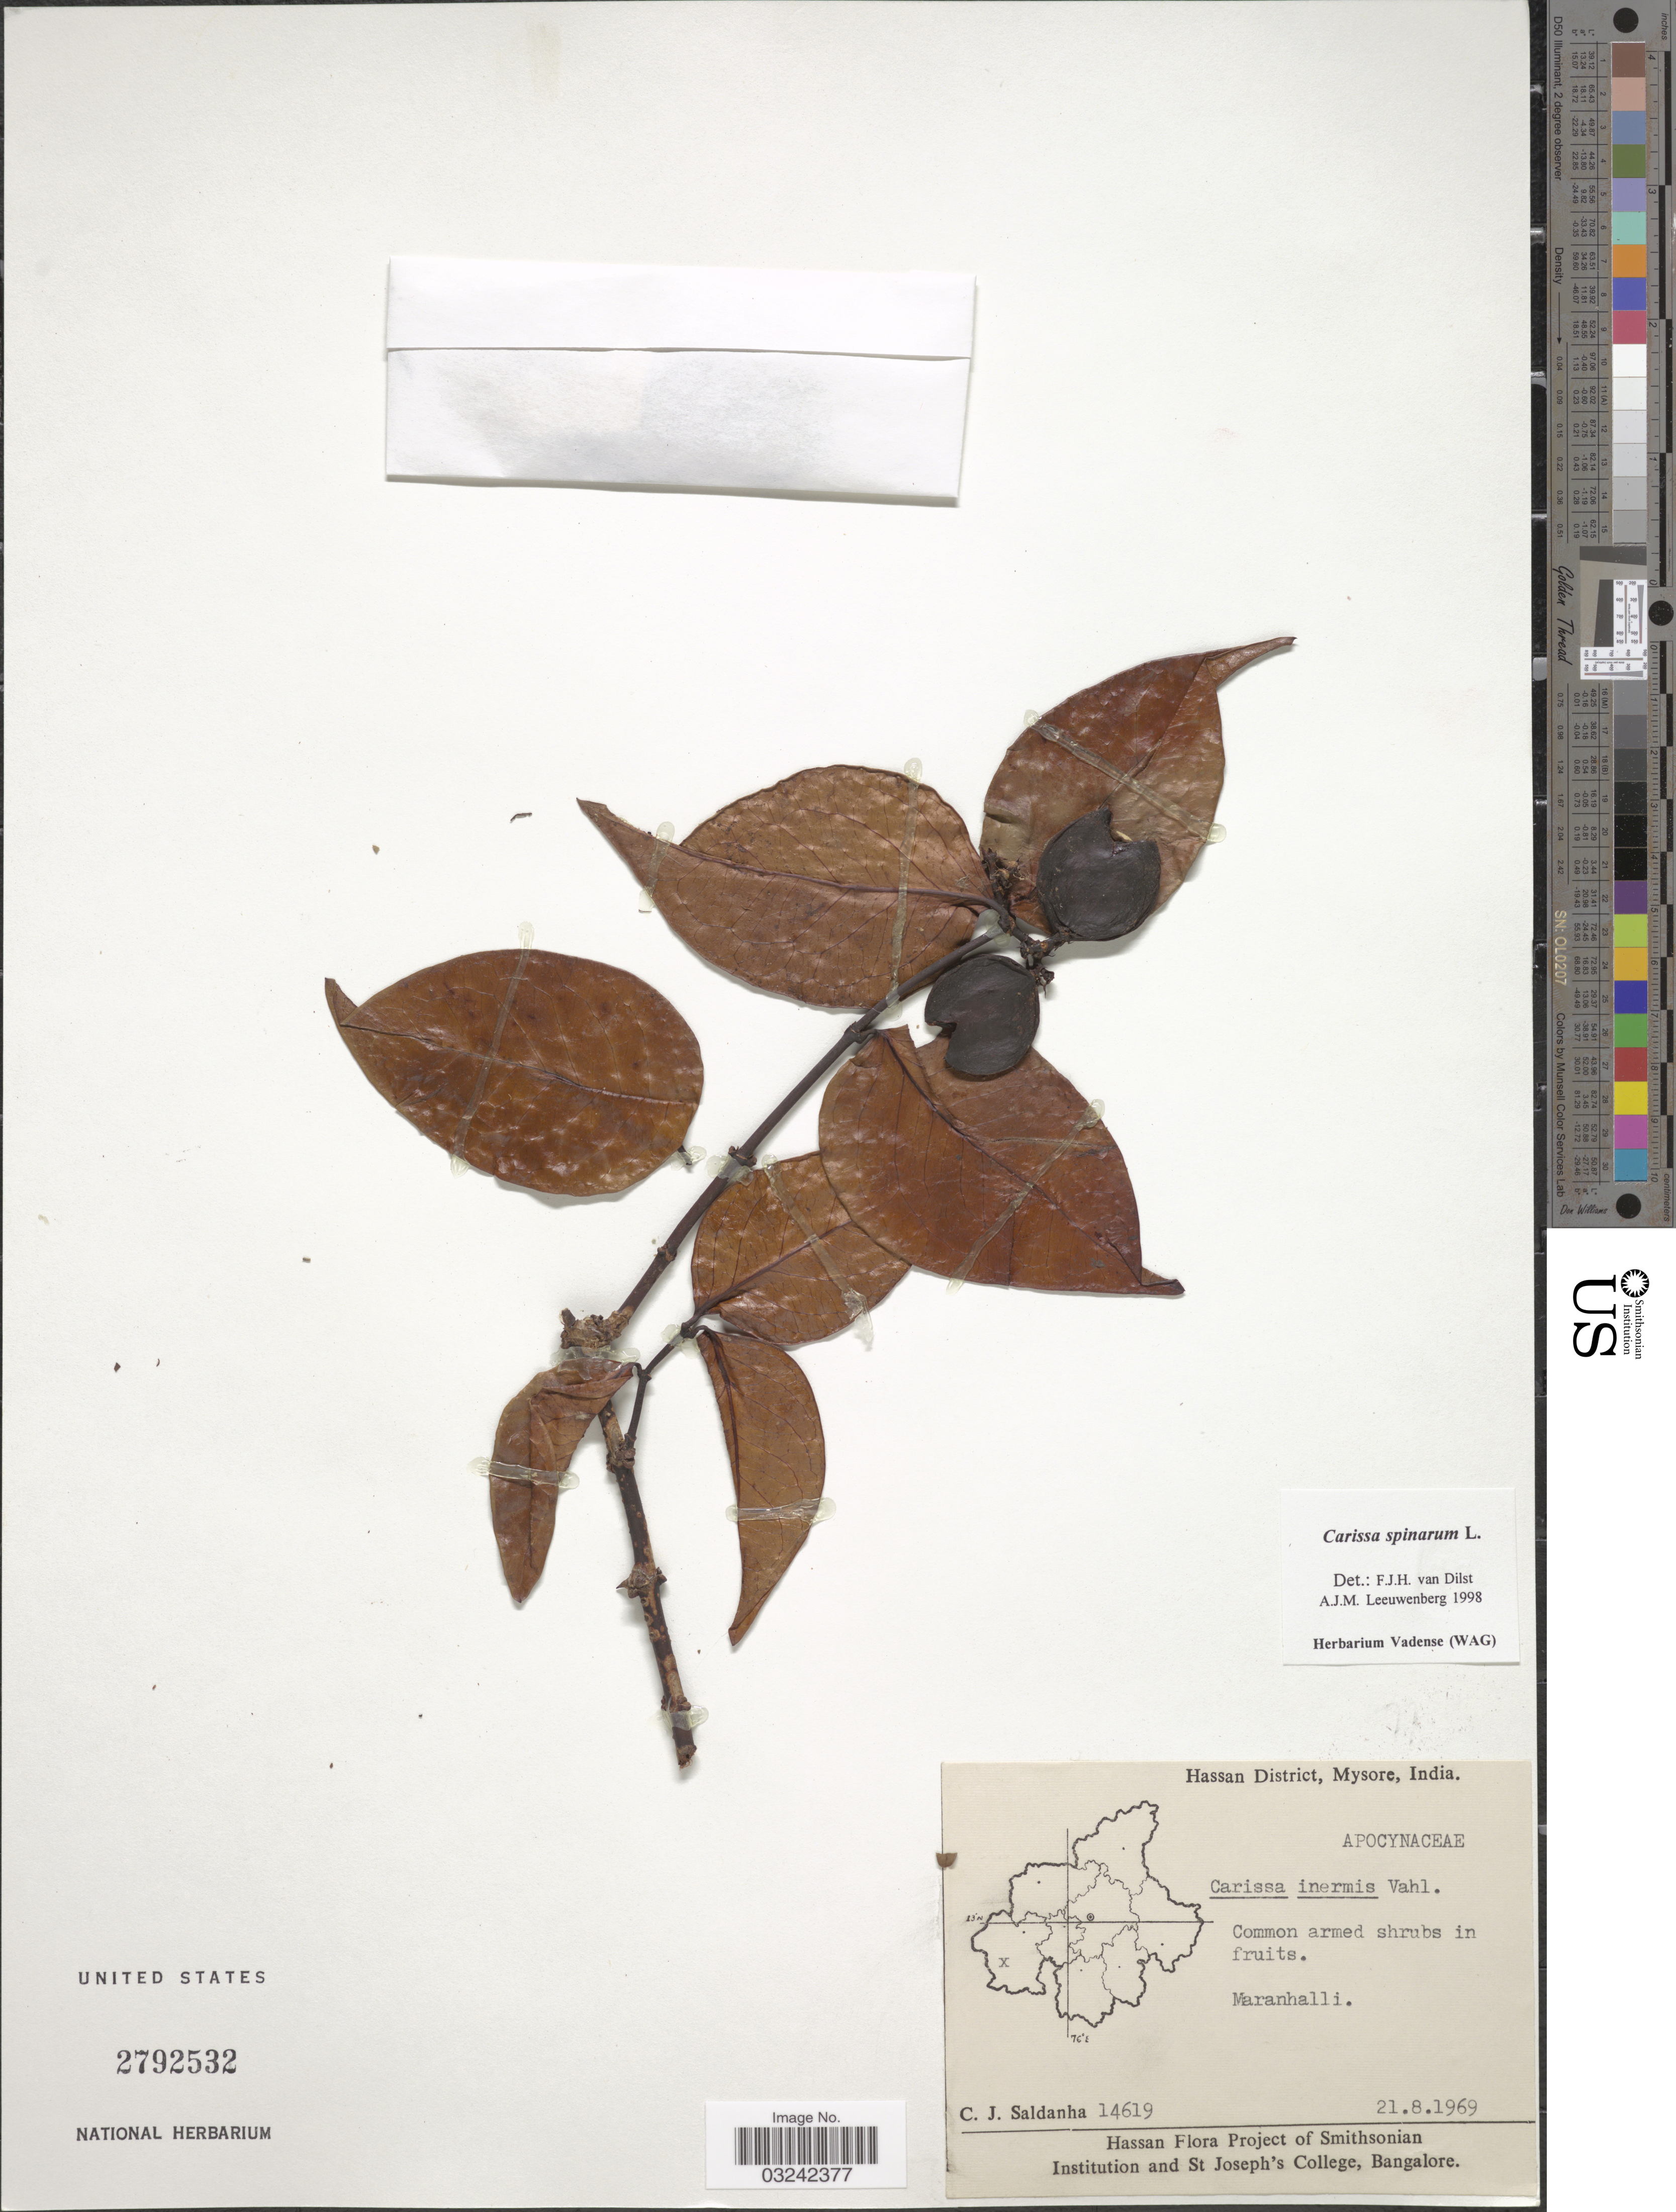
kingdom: Plantae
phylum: Tracheophyta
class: Magnoliopsida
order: Gentianales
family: Apocynaceae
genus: Carissa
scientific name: Carissa spinarum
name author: L.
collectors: C. J. Saldanha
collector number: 14619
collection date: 1969-08-21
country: India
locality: Hassan District, Mysore. Maranhalli.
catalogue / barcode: US 2792532